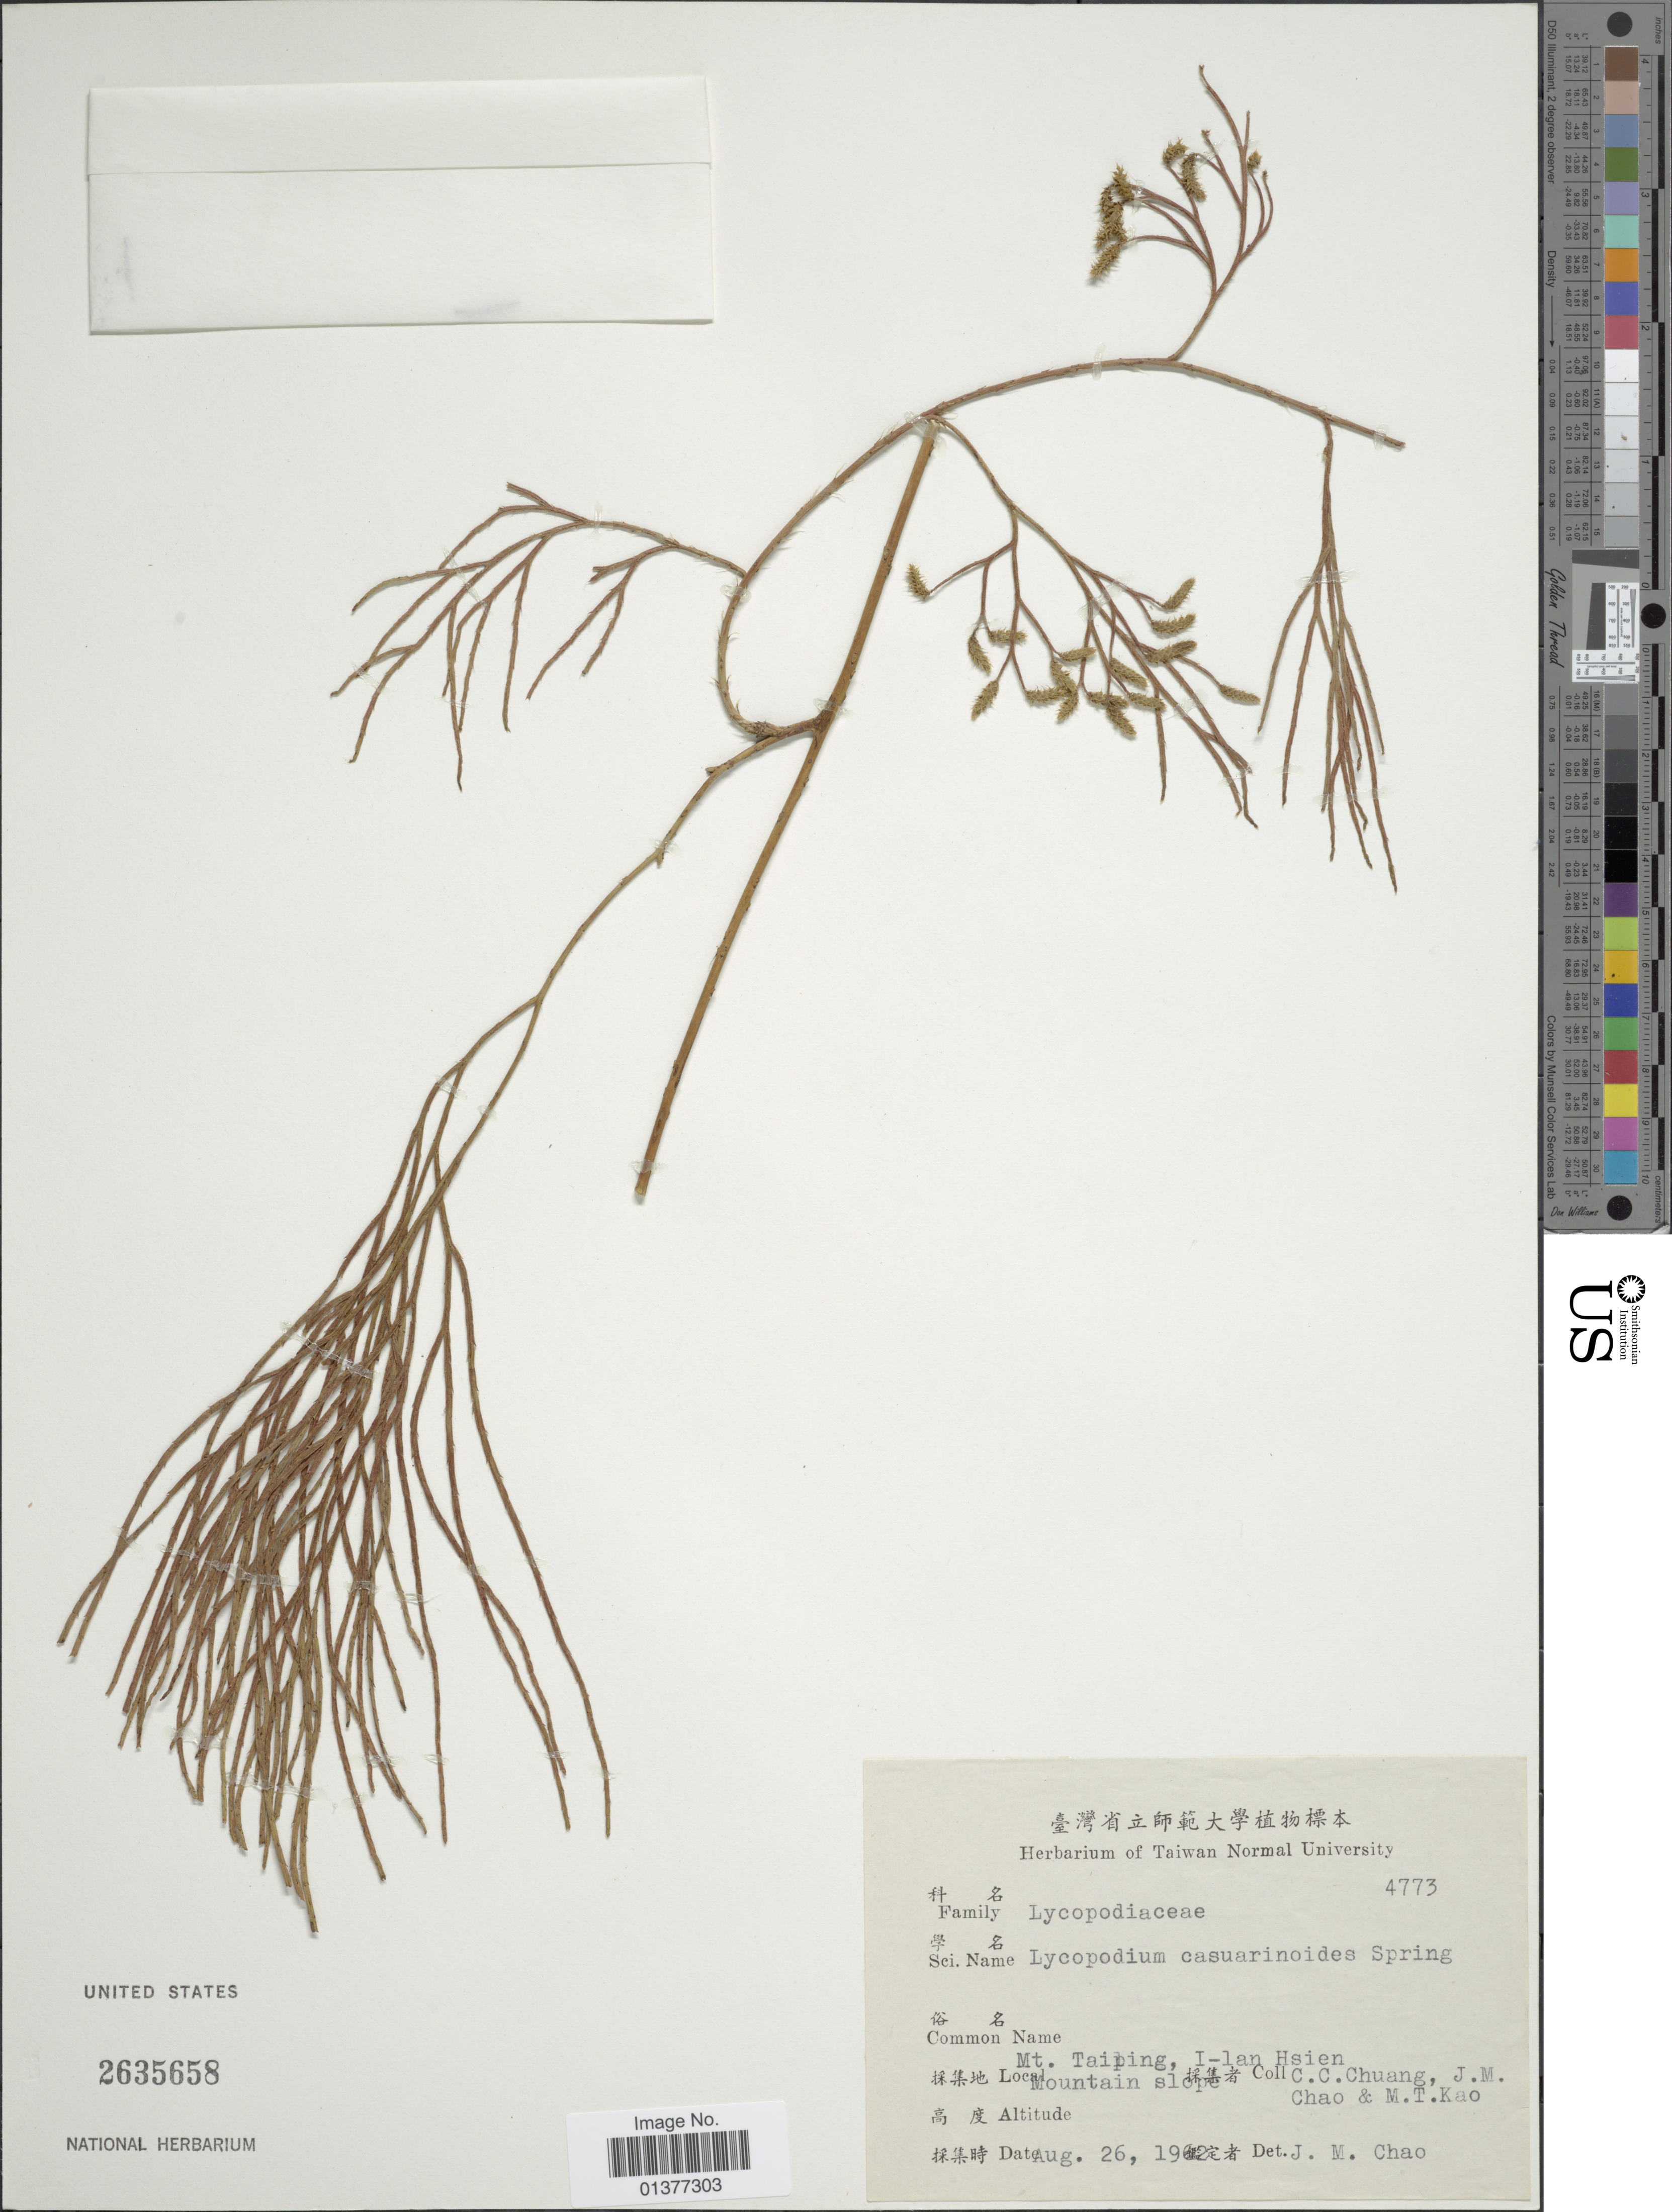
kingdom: Plantae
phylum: Tracheophyta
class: Lycopodiopsida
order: Lycopodiales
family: Lycopodiaceae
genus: Lycopodiastrum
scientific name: Lycopodiastrum casuarinoides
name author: (Spring) Holub ex R.D. Dixit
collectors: C. C. Chuang, J. Chao & M. T. Kao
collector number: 4773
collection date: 1962-08-26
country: Taiwan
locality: Mt. Taiping, I-lan Hsien Mountain slope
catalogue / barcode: US 2635658